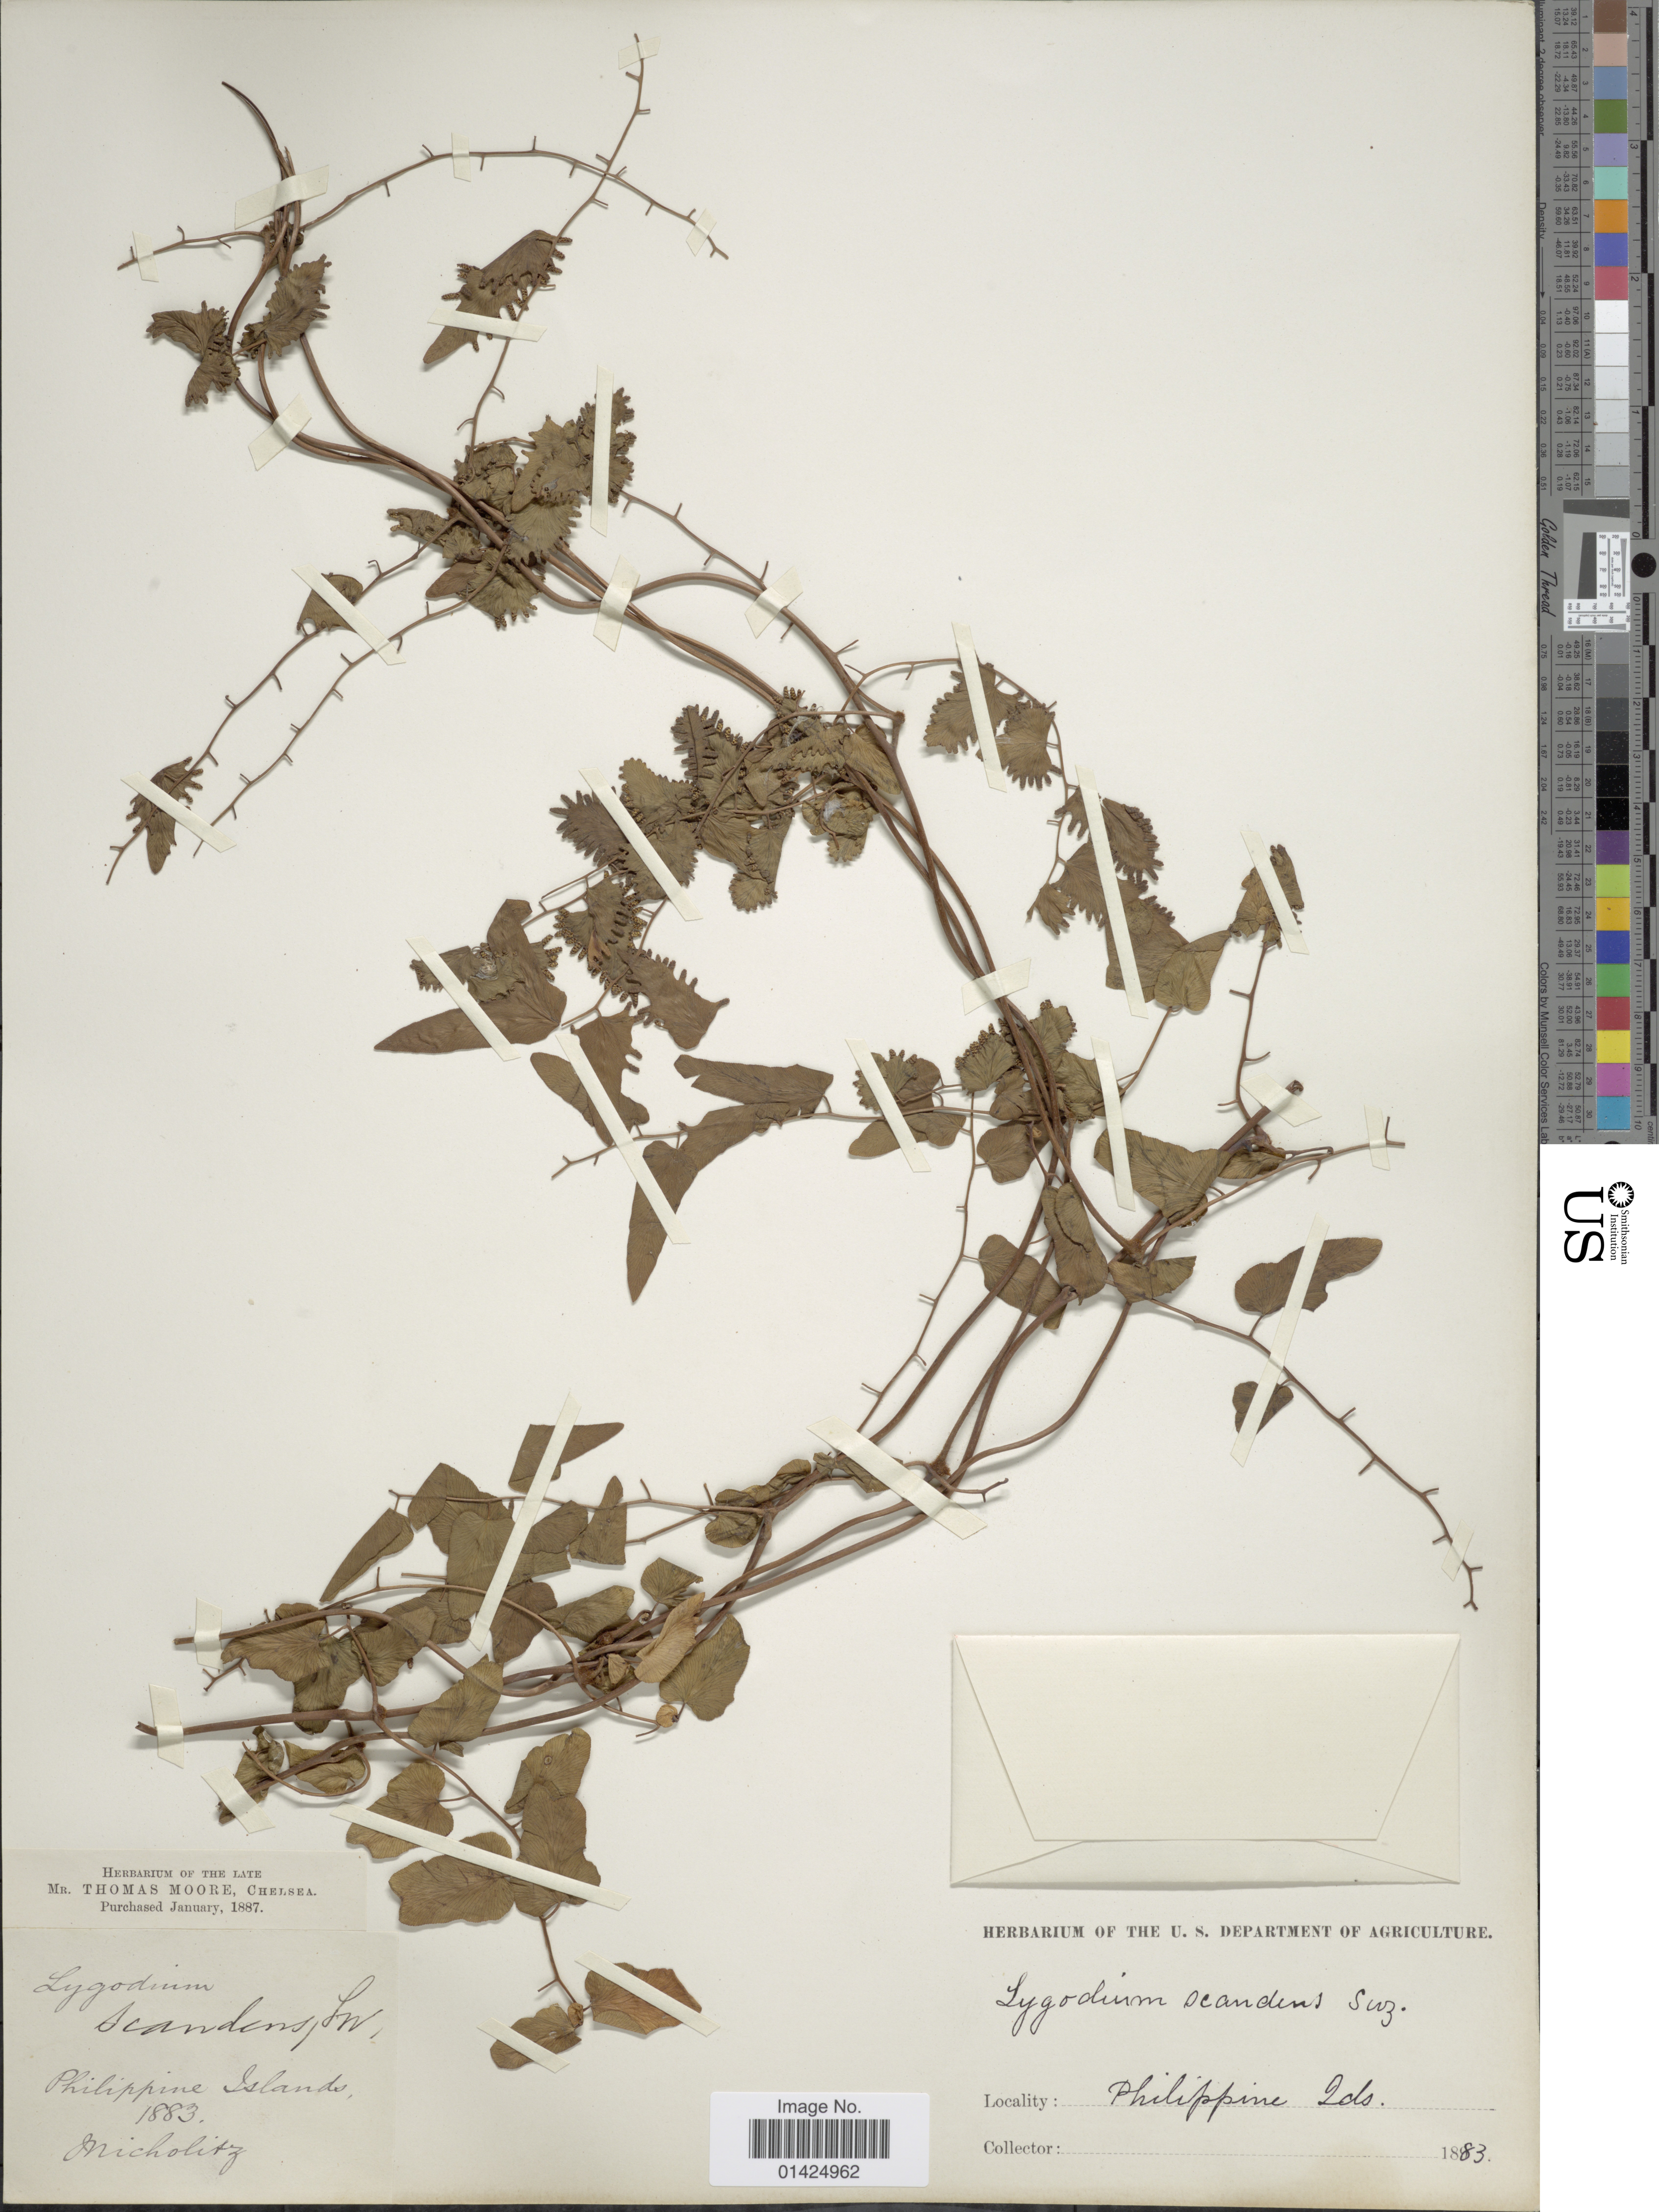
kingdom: Plantae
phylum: Tracheophyta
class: Polypodiopsida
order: Schizaeales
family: Lygodiaceae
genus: Lygodium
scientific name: Lygodium microphyllum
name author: (Cav.) R. Br.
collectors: W. Micholitz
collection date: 1883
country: Philippines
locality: Philippine Islands.